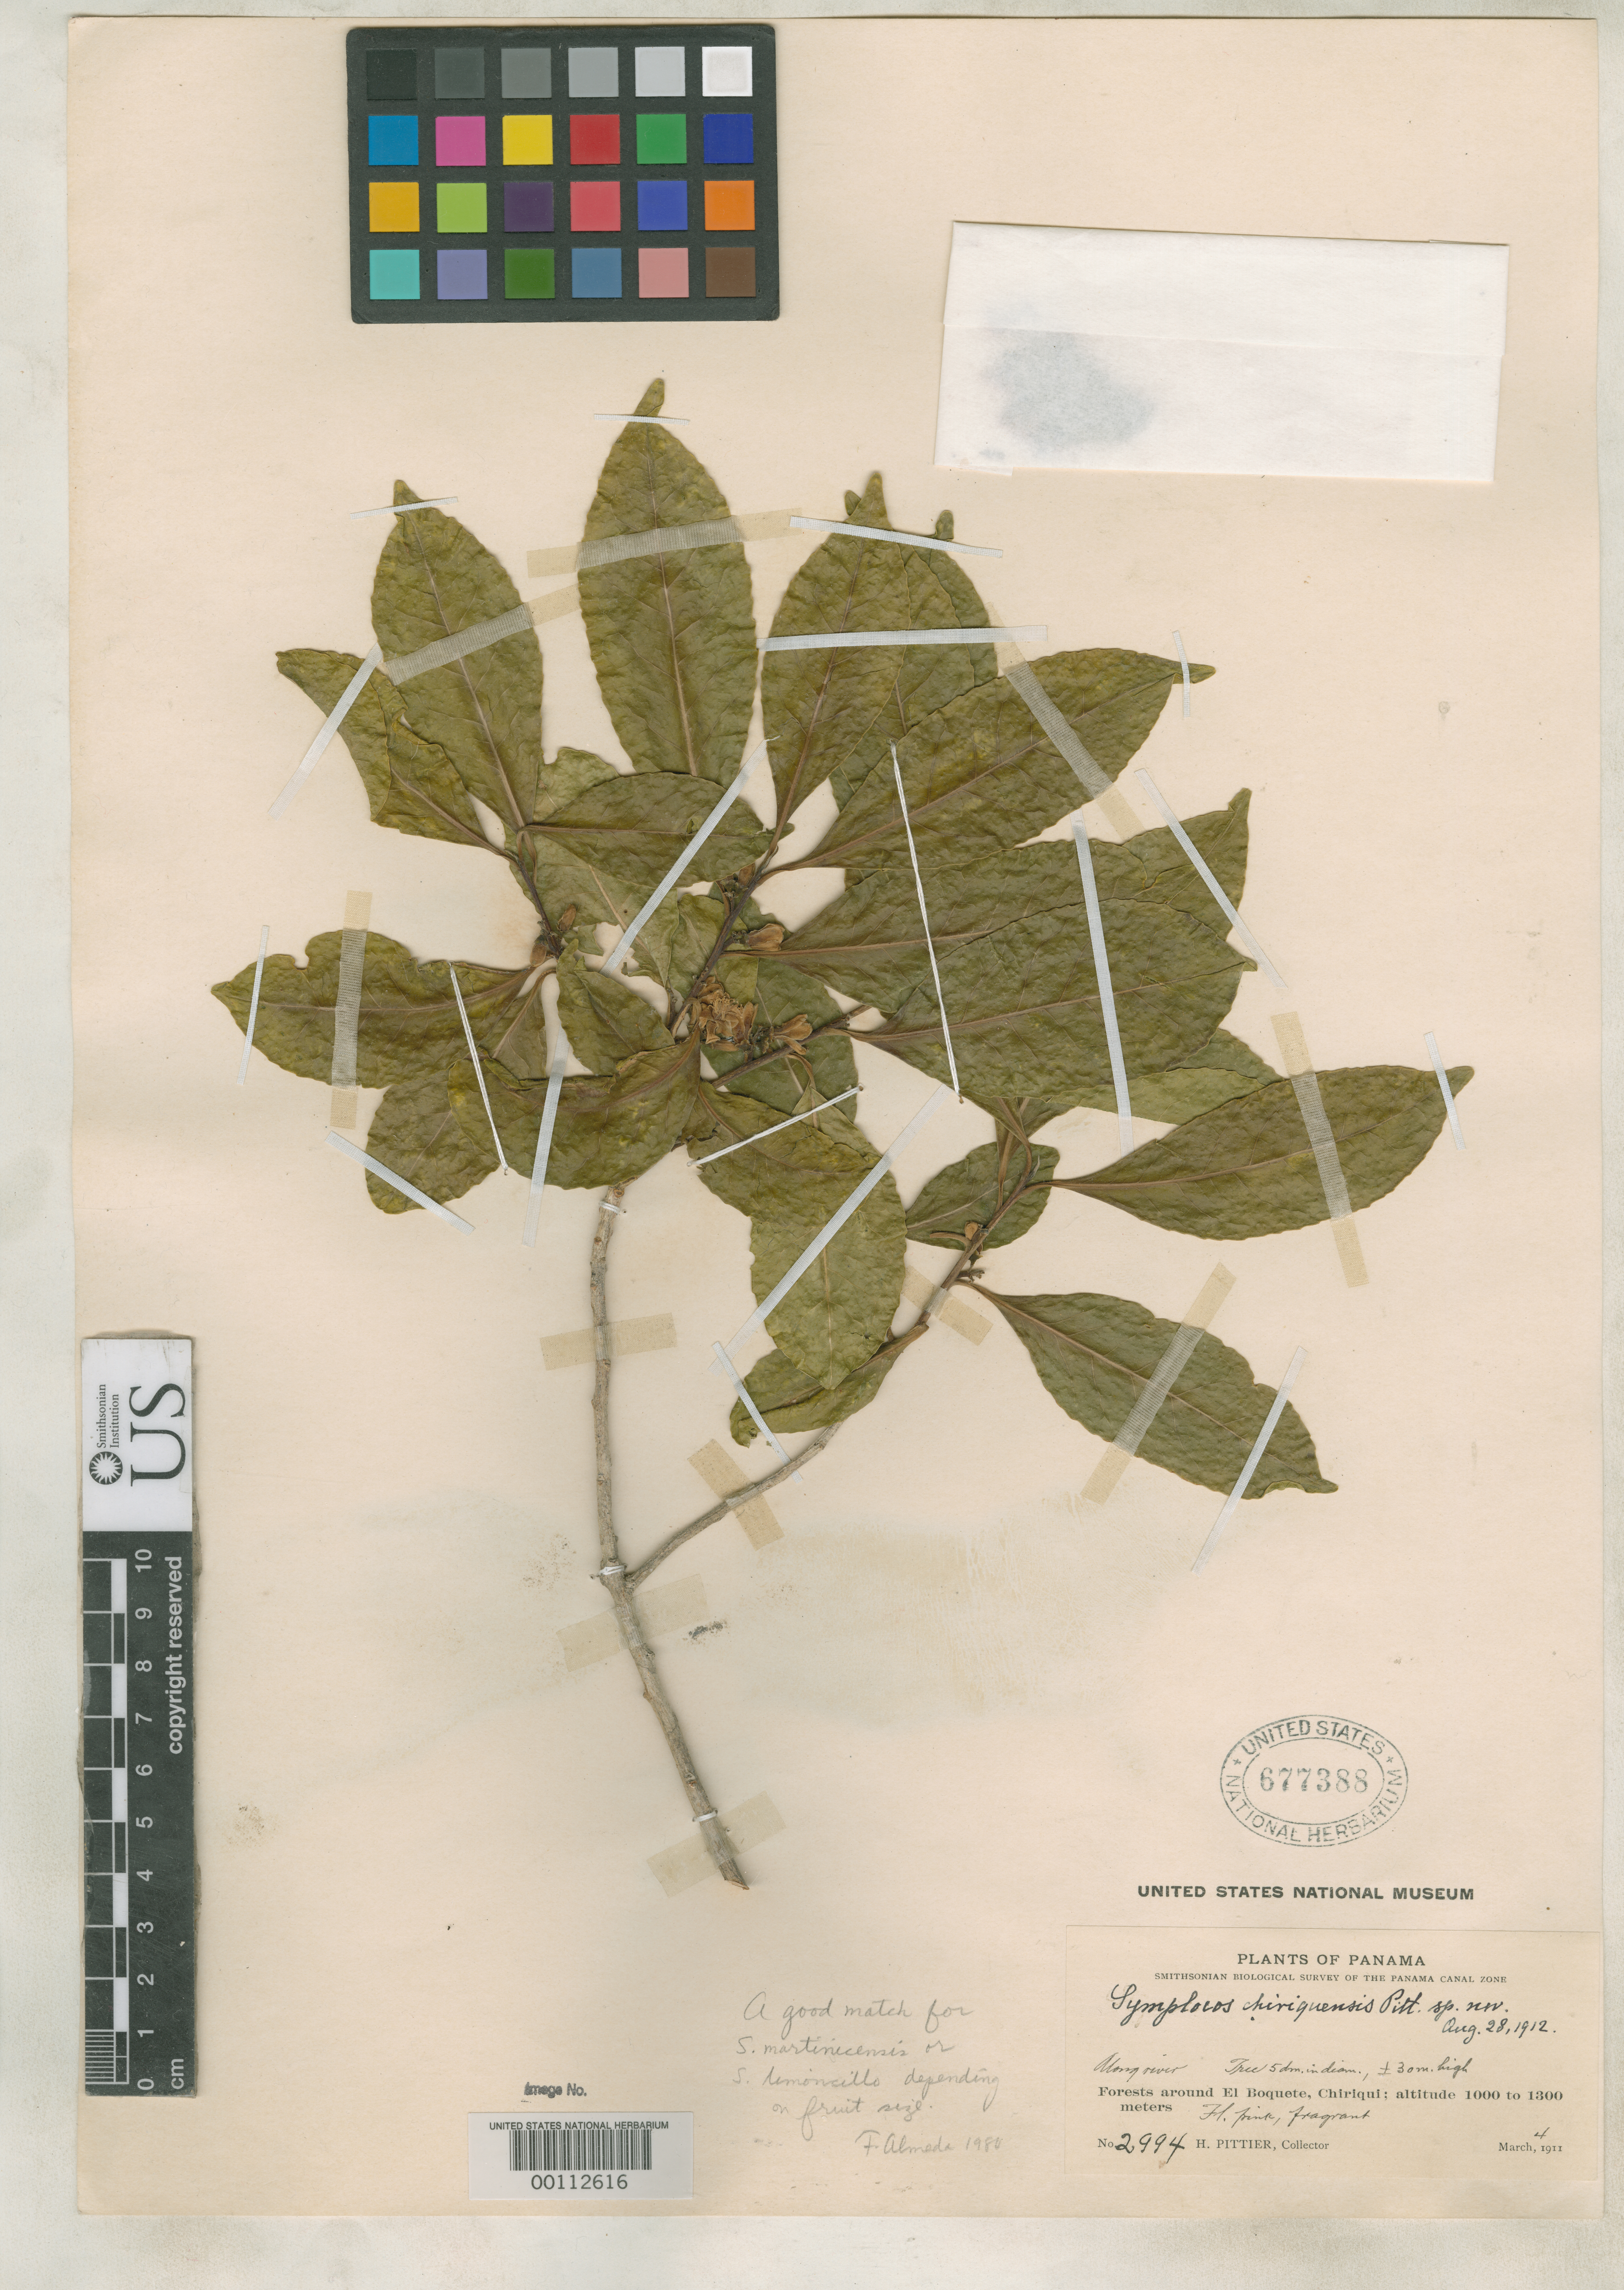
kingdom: Plantae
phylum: Tracheophyta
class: Magnoliopsida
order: Ericales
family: Symplocaceae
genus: Symplocos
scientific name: Symplocos chiriquensis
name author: Pittier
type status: Holotype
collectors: H. F. Pittier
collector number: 2994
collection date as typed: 04 Mar 1911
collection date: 1911-03-04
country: Panama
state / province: Chiriquí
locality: Along Caldera River near El Boquete.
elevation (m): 1100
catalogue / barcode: US 677388